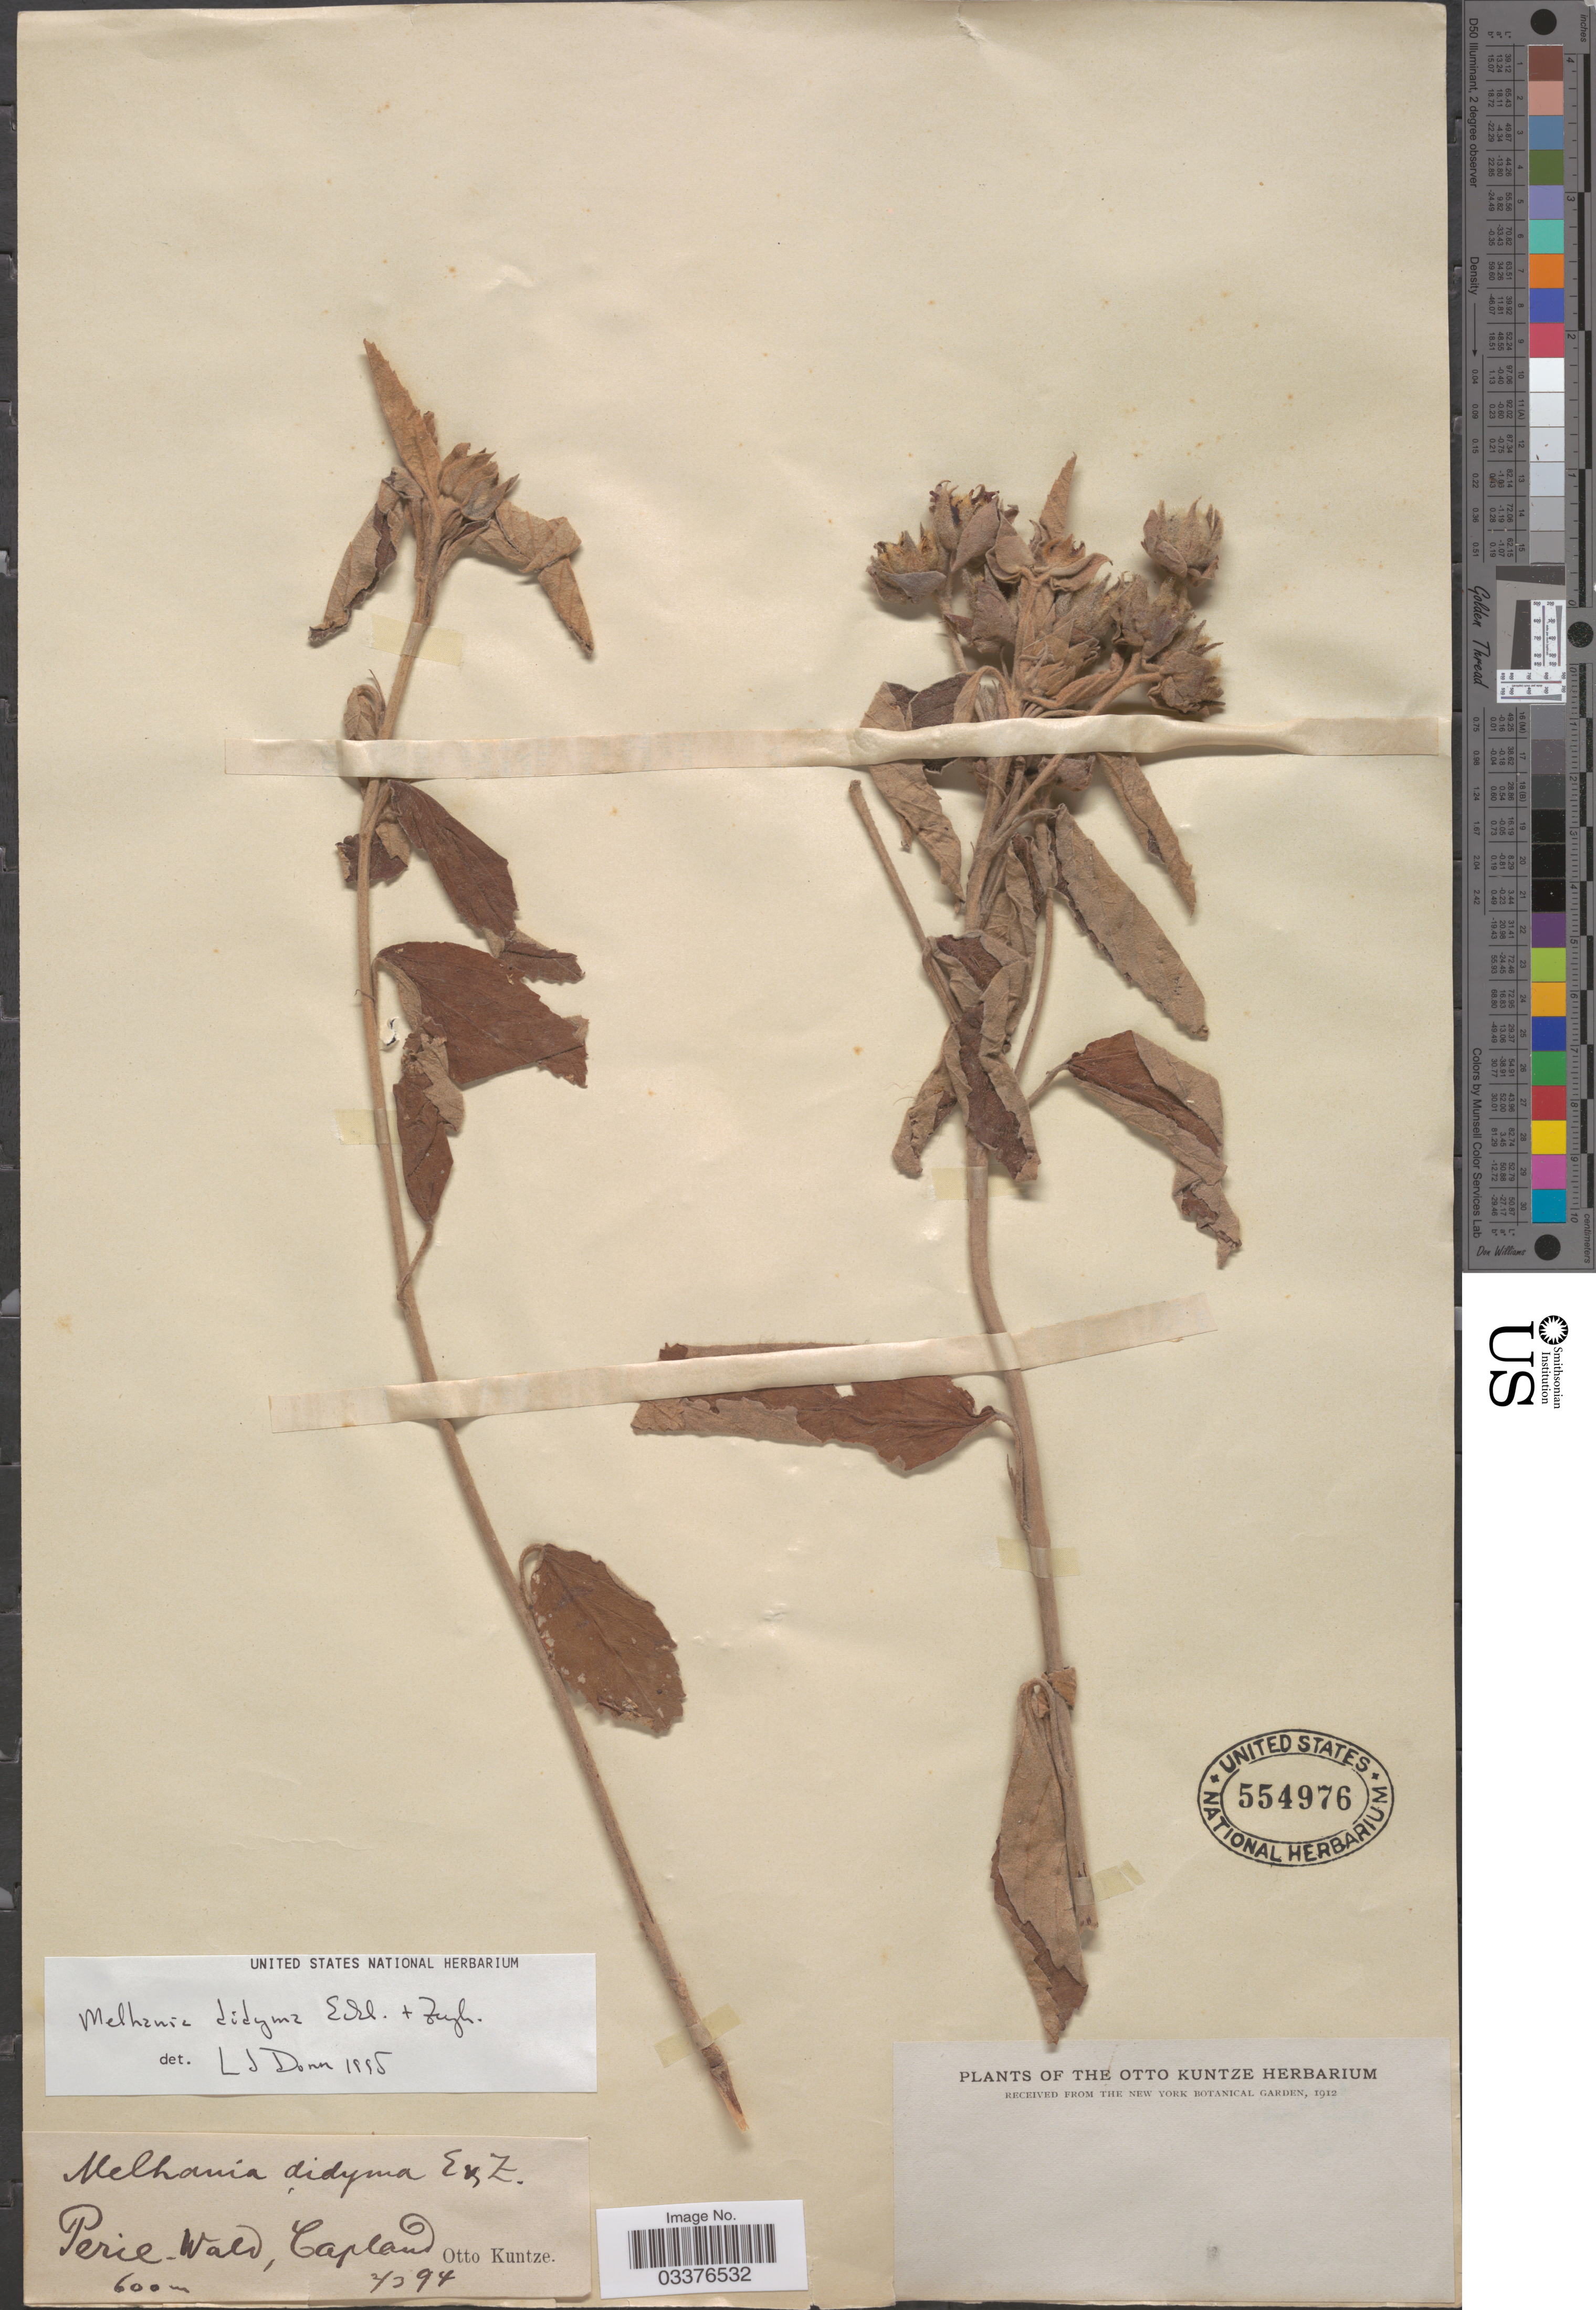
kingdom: Plantae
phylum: Tracheophyta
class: Magnoliopsida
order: Malvales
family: Malvaceae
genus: Melhania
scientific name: Melhania didyma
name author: Eckl. & Zeyh.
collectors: C.E.O. Kuntze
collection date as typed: Transcribed d/m/y: 2/3/94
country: South Africa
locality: Perie-Wald, Capland.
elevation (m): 600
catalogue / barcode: US 554976